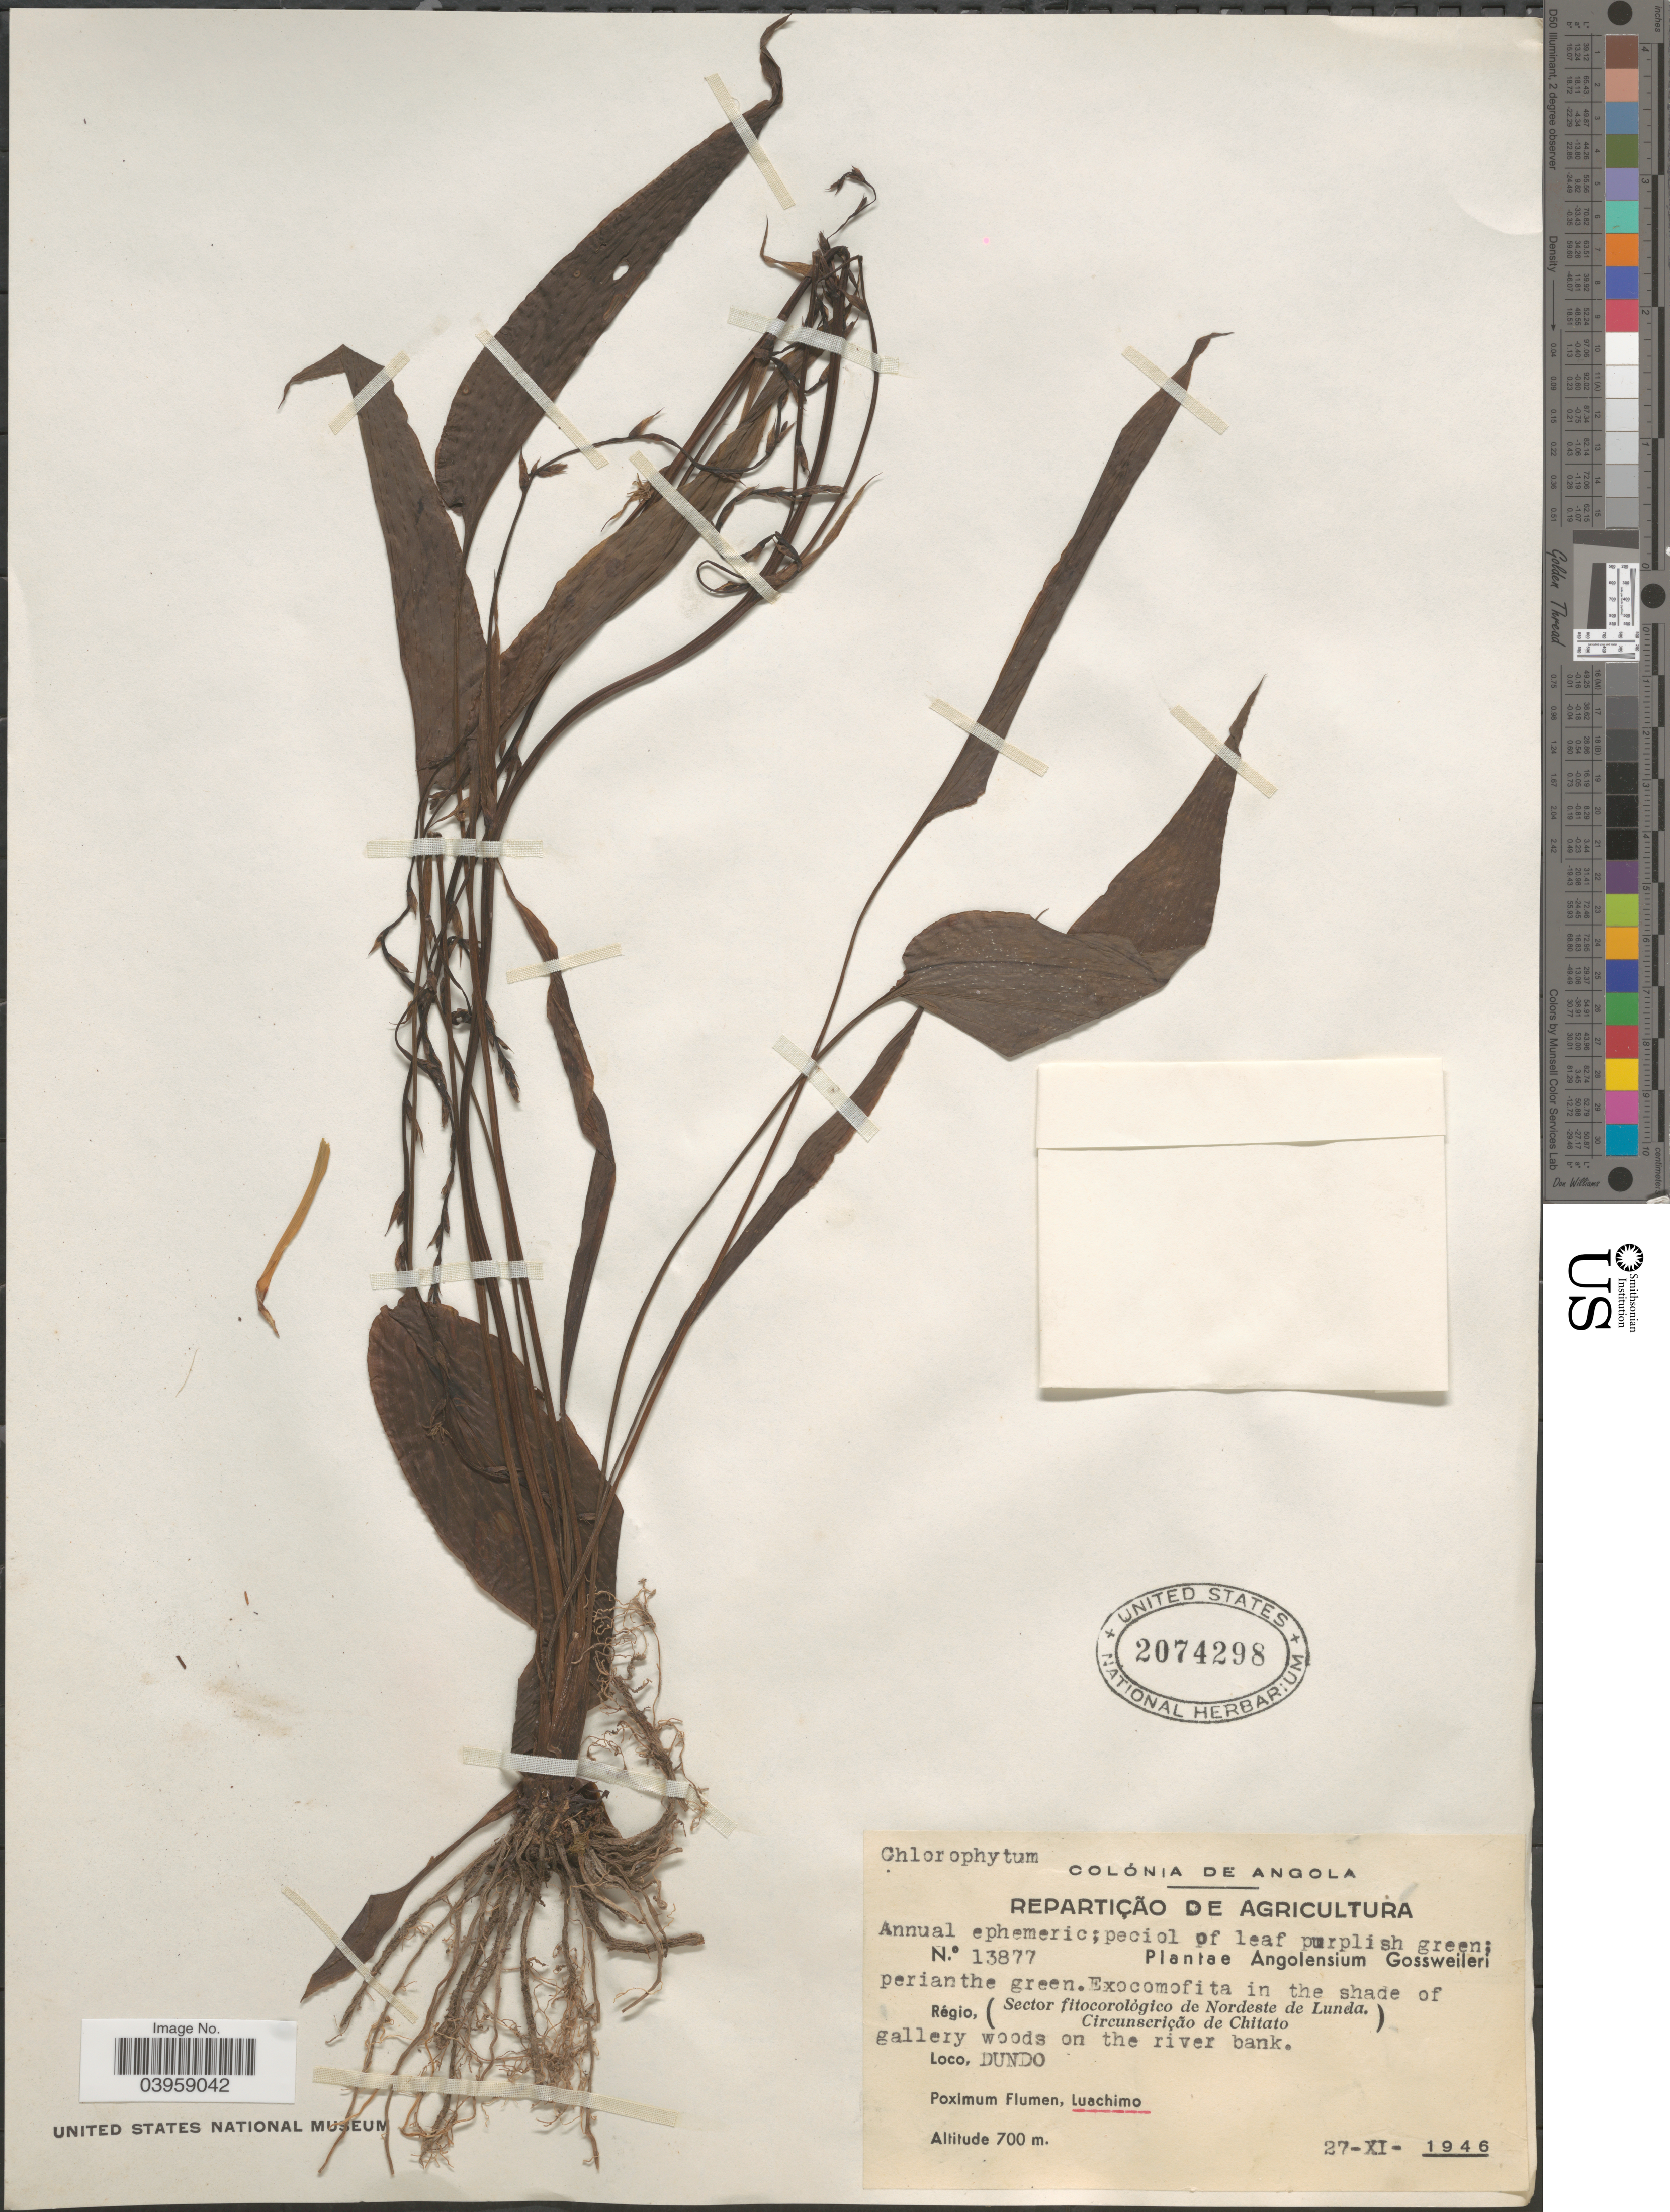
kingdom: Plantae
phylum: Tracheophyta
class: Liliopsida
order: Asparagales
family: Asparagaceae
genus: Chlorophytum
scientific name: Chlorophytum sp.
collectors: -. Gossweiler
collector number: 13877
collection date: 1946-11-27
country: Angola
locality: Régio, (Sector fitocorológico de Nordeste de Lunda. Circunserição de Chitato). Gallery woods on the river bank. Dundo. Proximum Flumen, Luachimo.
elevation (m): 700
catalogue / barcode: US 2074298